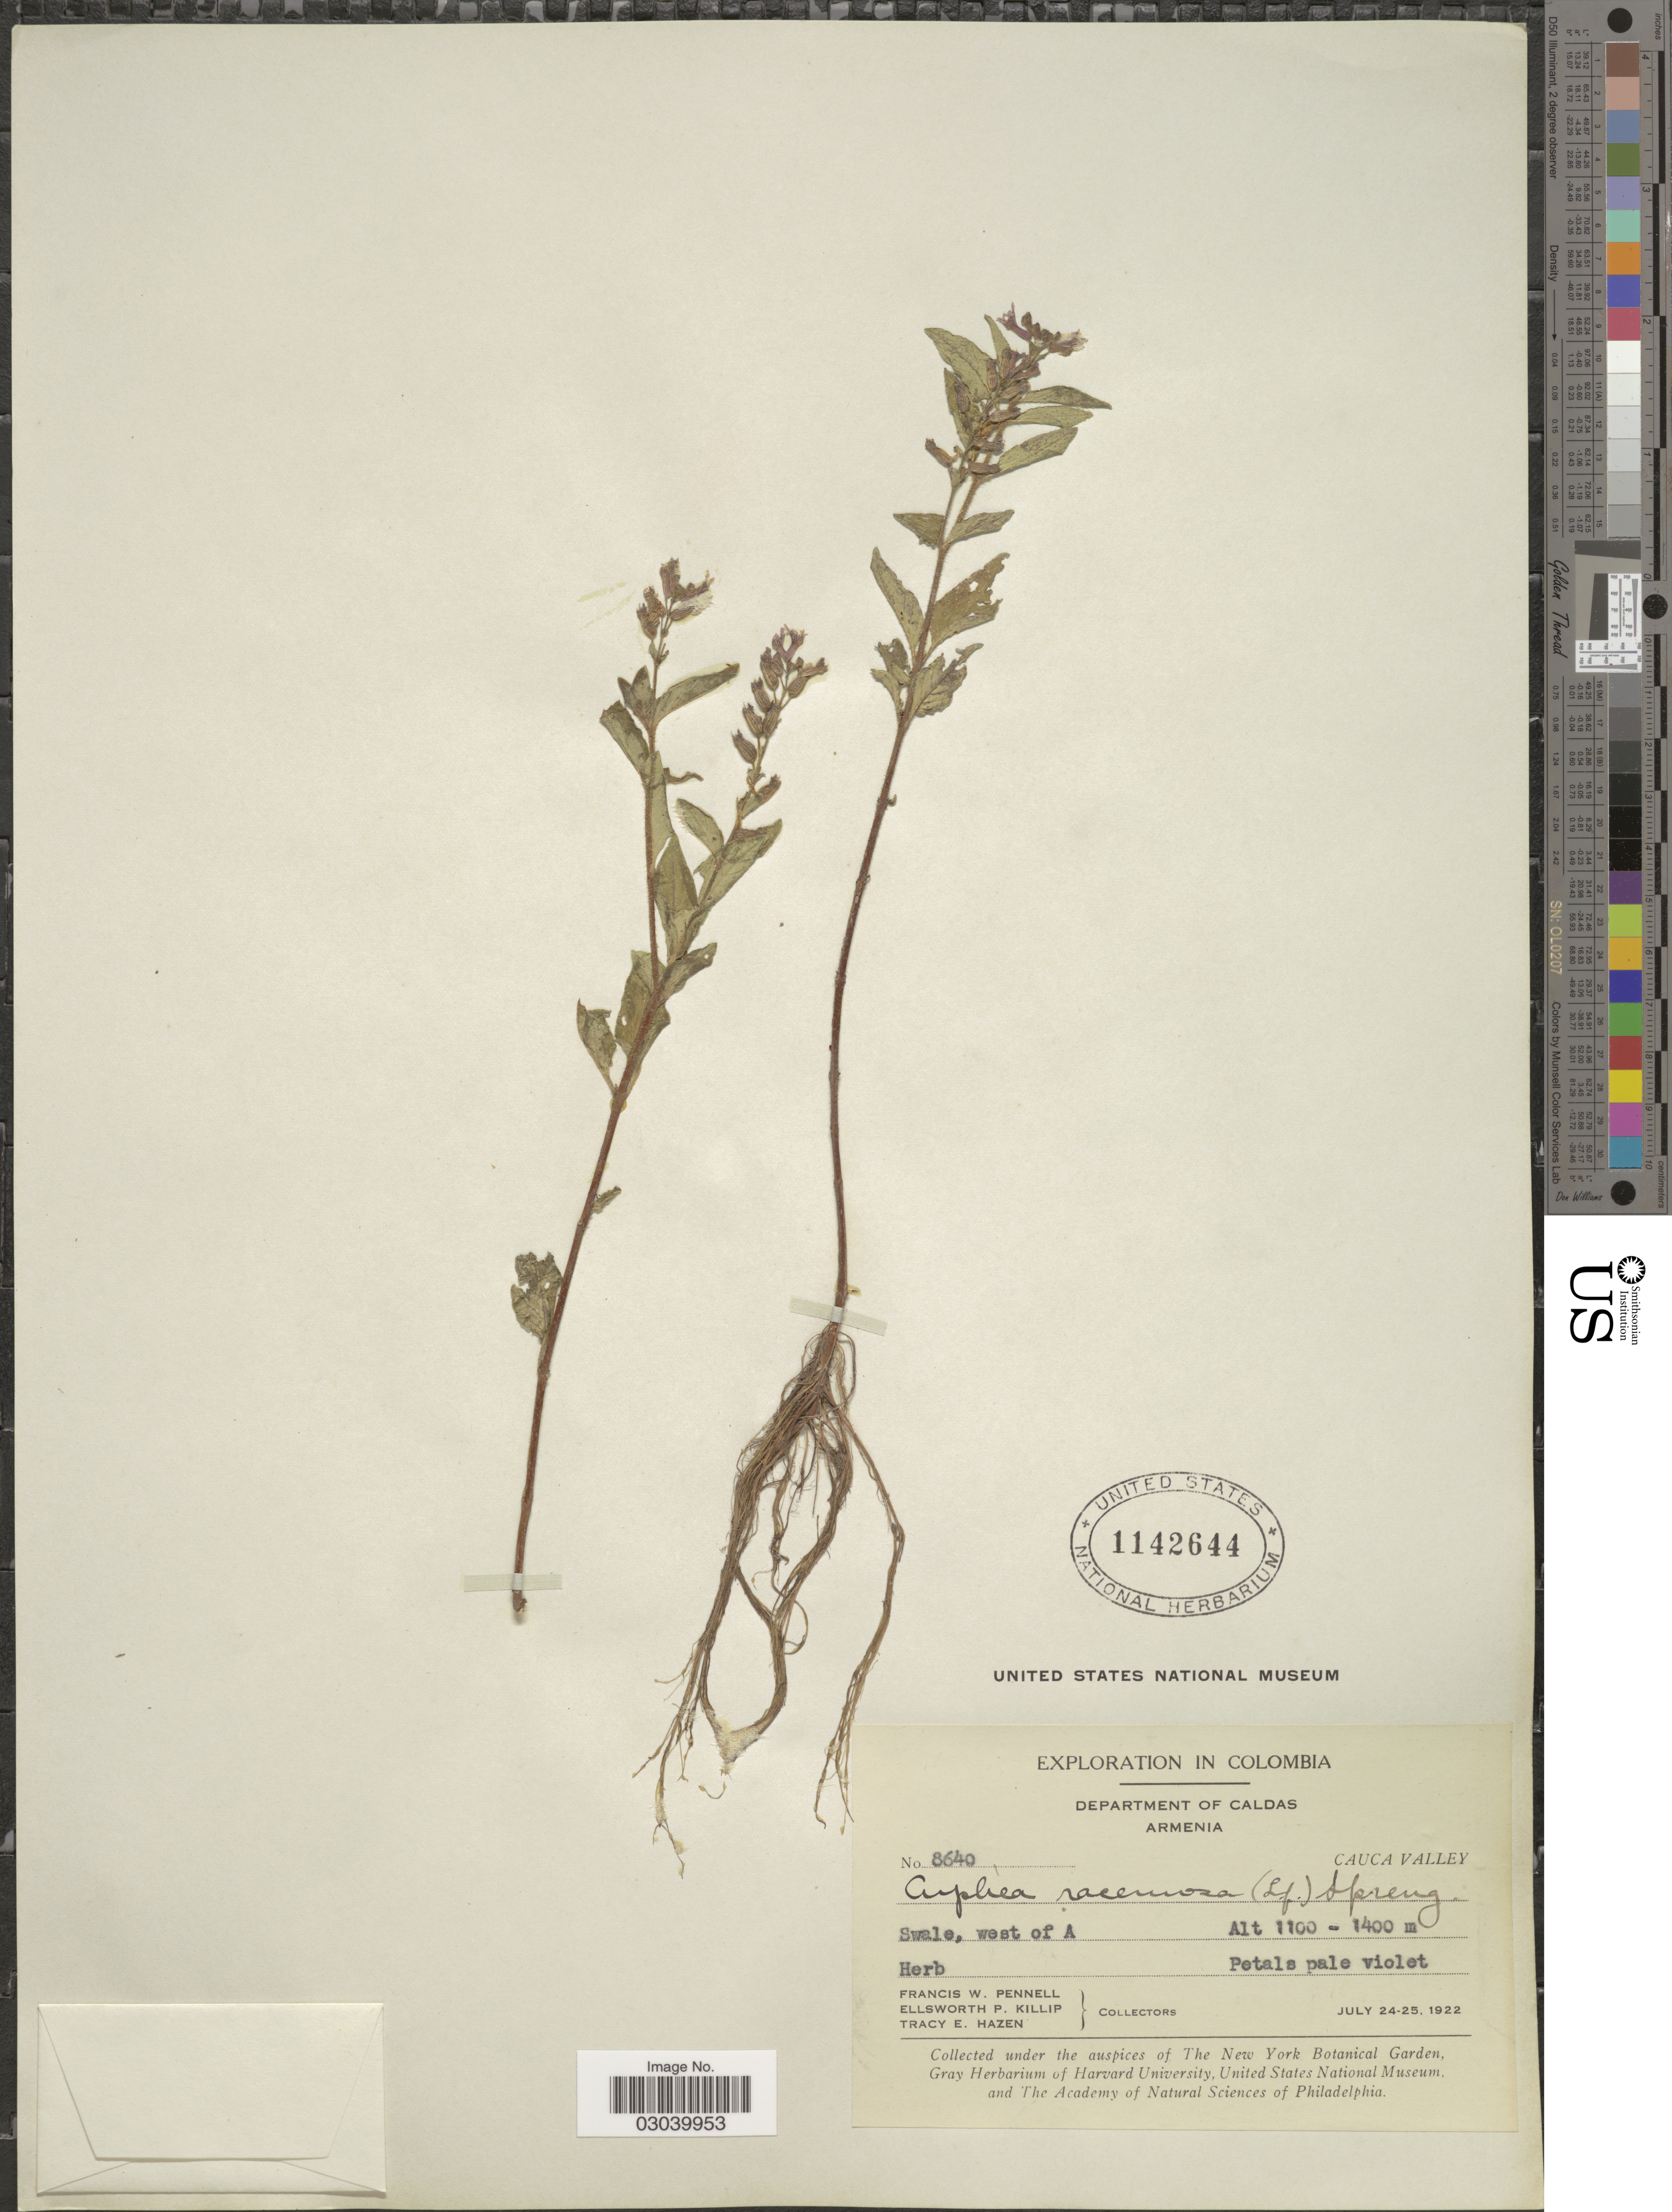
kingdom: Plantae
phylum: Tracheophyta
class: Magnoliopsida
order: Myrtales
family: Lythraceae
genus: Cuphea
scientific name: Cuphea racemosa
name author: (L. f.) Spreng.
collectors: F. W. Pennell, E. P. Killip & T. E. Hazen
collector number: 8640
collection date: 1922-07-24/1922-07-25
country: Colombia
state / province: Caldas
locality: Department of Caldas, Armenia, Cauca Valley, Swale, west of A.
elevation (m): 1100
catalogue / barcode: US 1142644